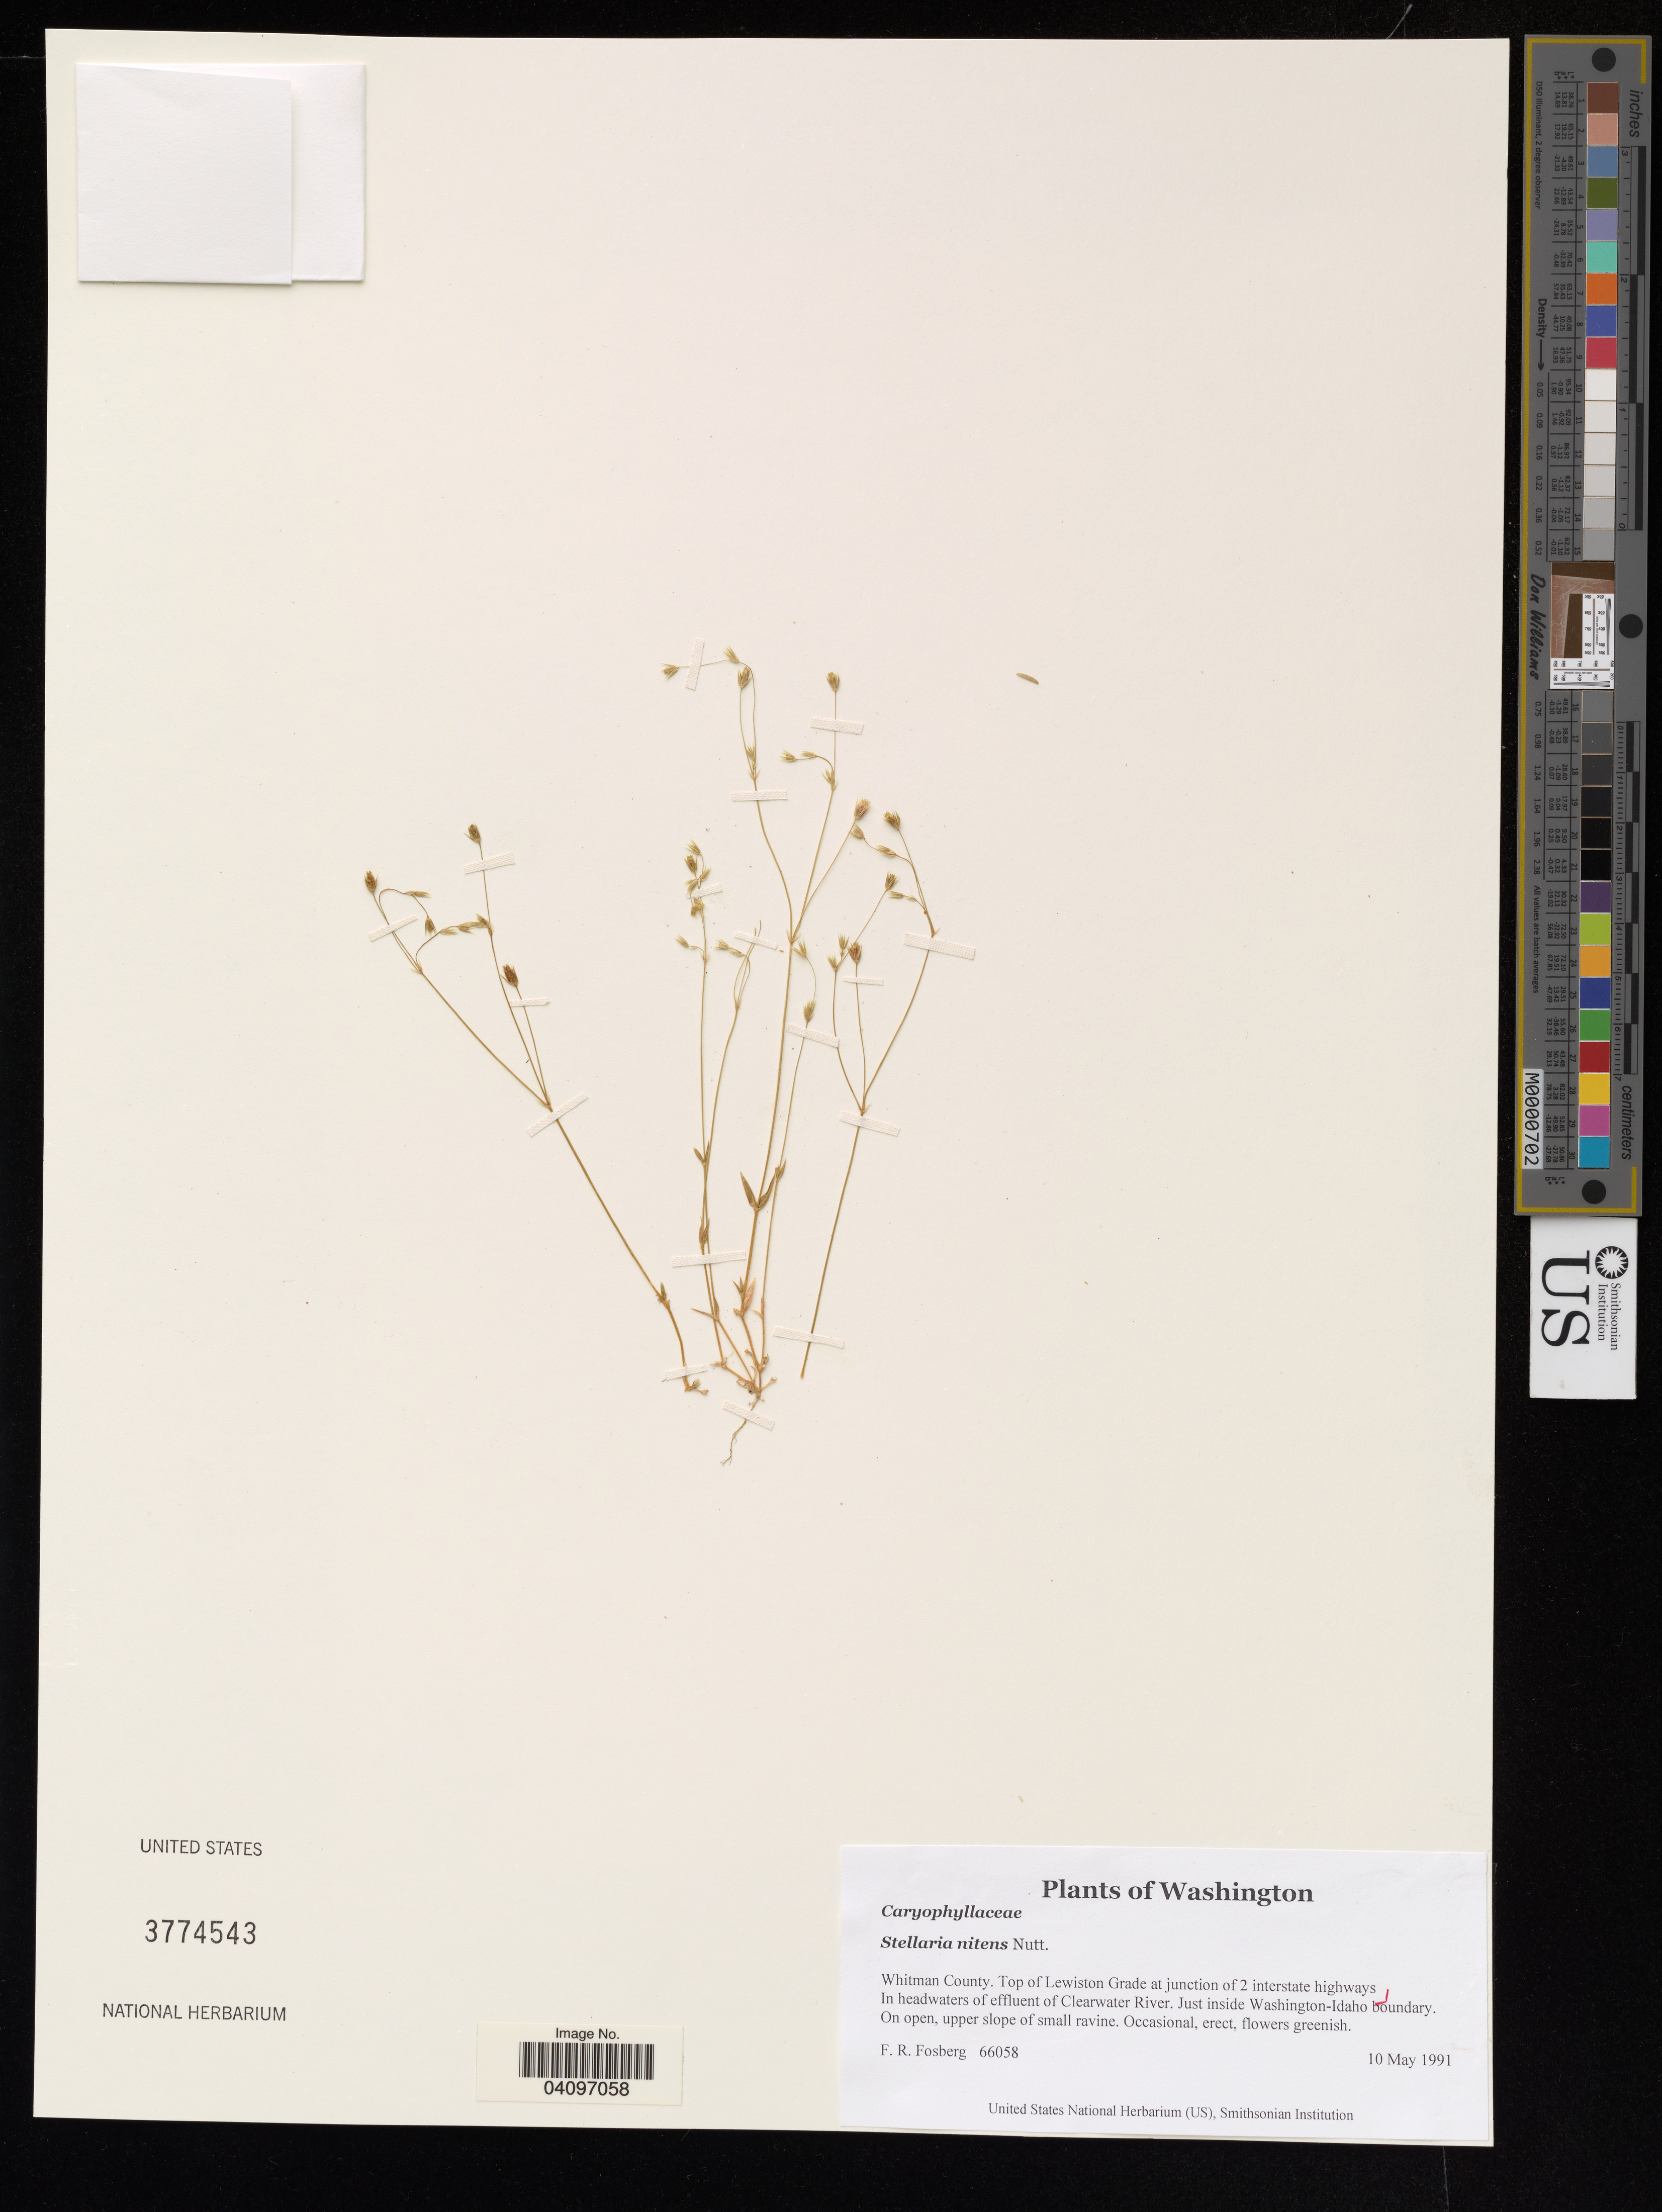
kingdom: Plantae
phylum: Tracheophyta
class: Magnoliopsida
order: Caryophyllales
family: Caryophyllaceae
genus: Stellaria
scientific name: Stellaria nitens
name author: Nutt.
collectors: F. R. Fosberg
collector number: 66058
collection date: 1991-05-10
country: United States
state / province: Washington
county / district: Whitman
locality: Top of Lewiston Grade at junction of 2 interstate highways in headwaters of effluent of Clearwater River. Just inside Washington-Idaho boundary on open, upper slope of small ravine.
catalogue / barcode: US 3774543